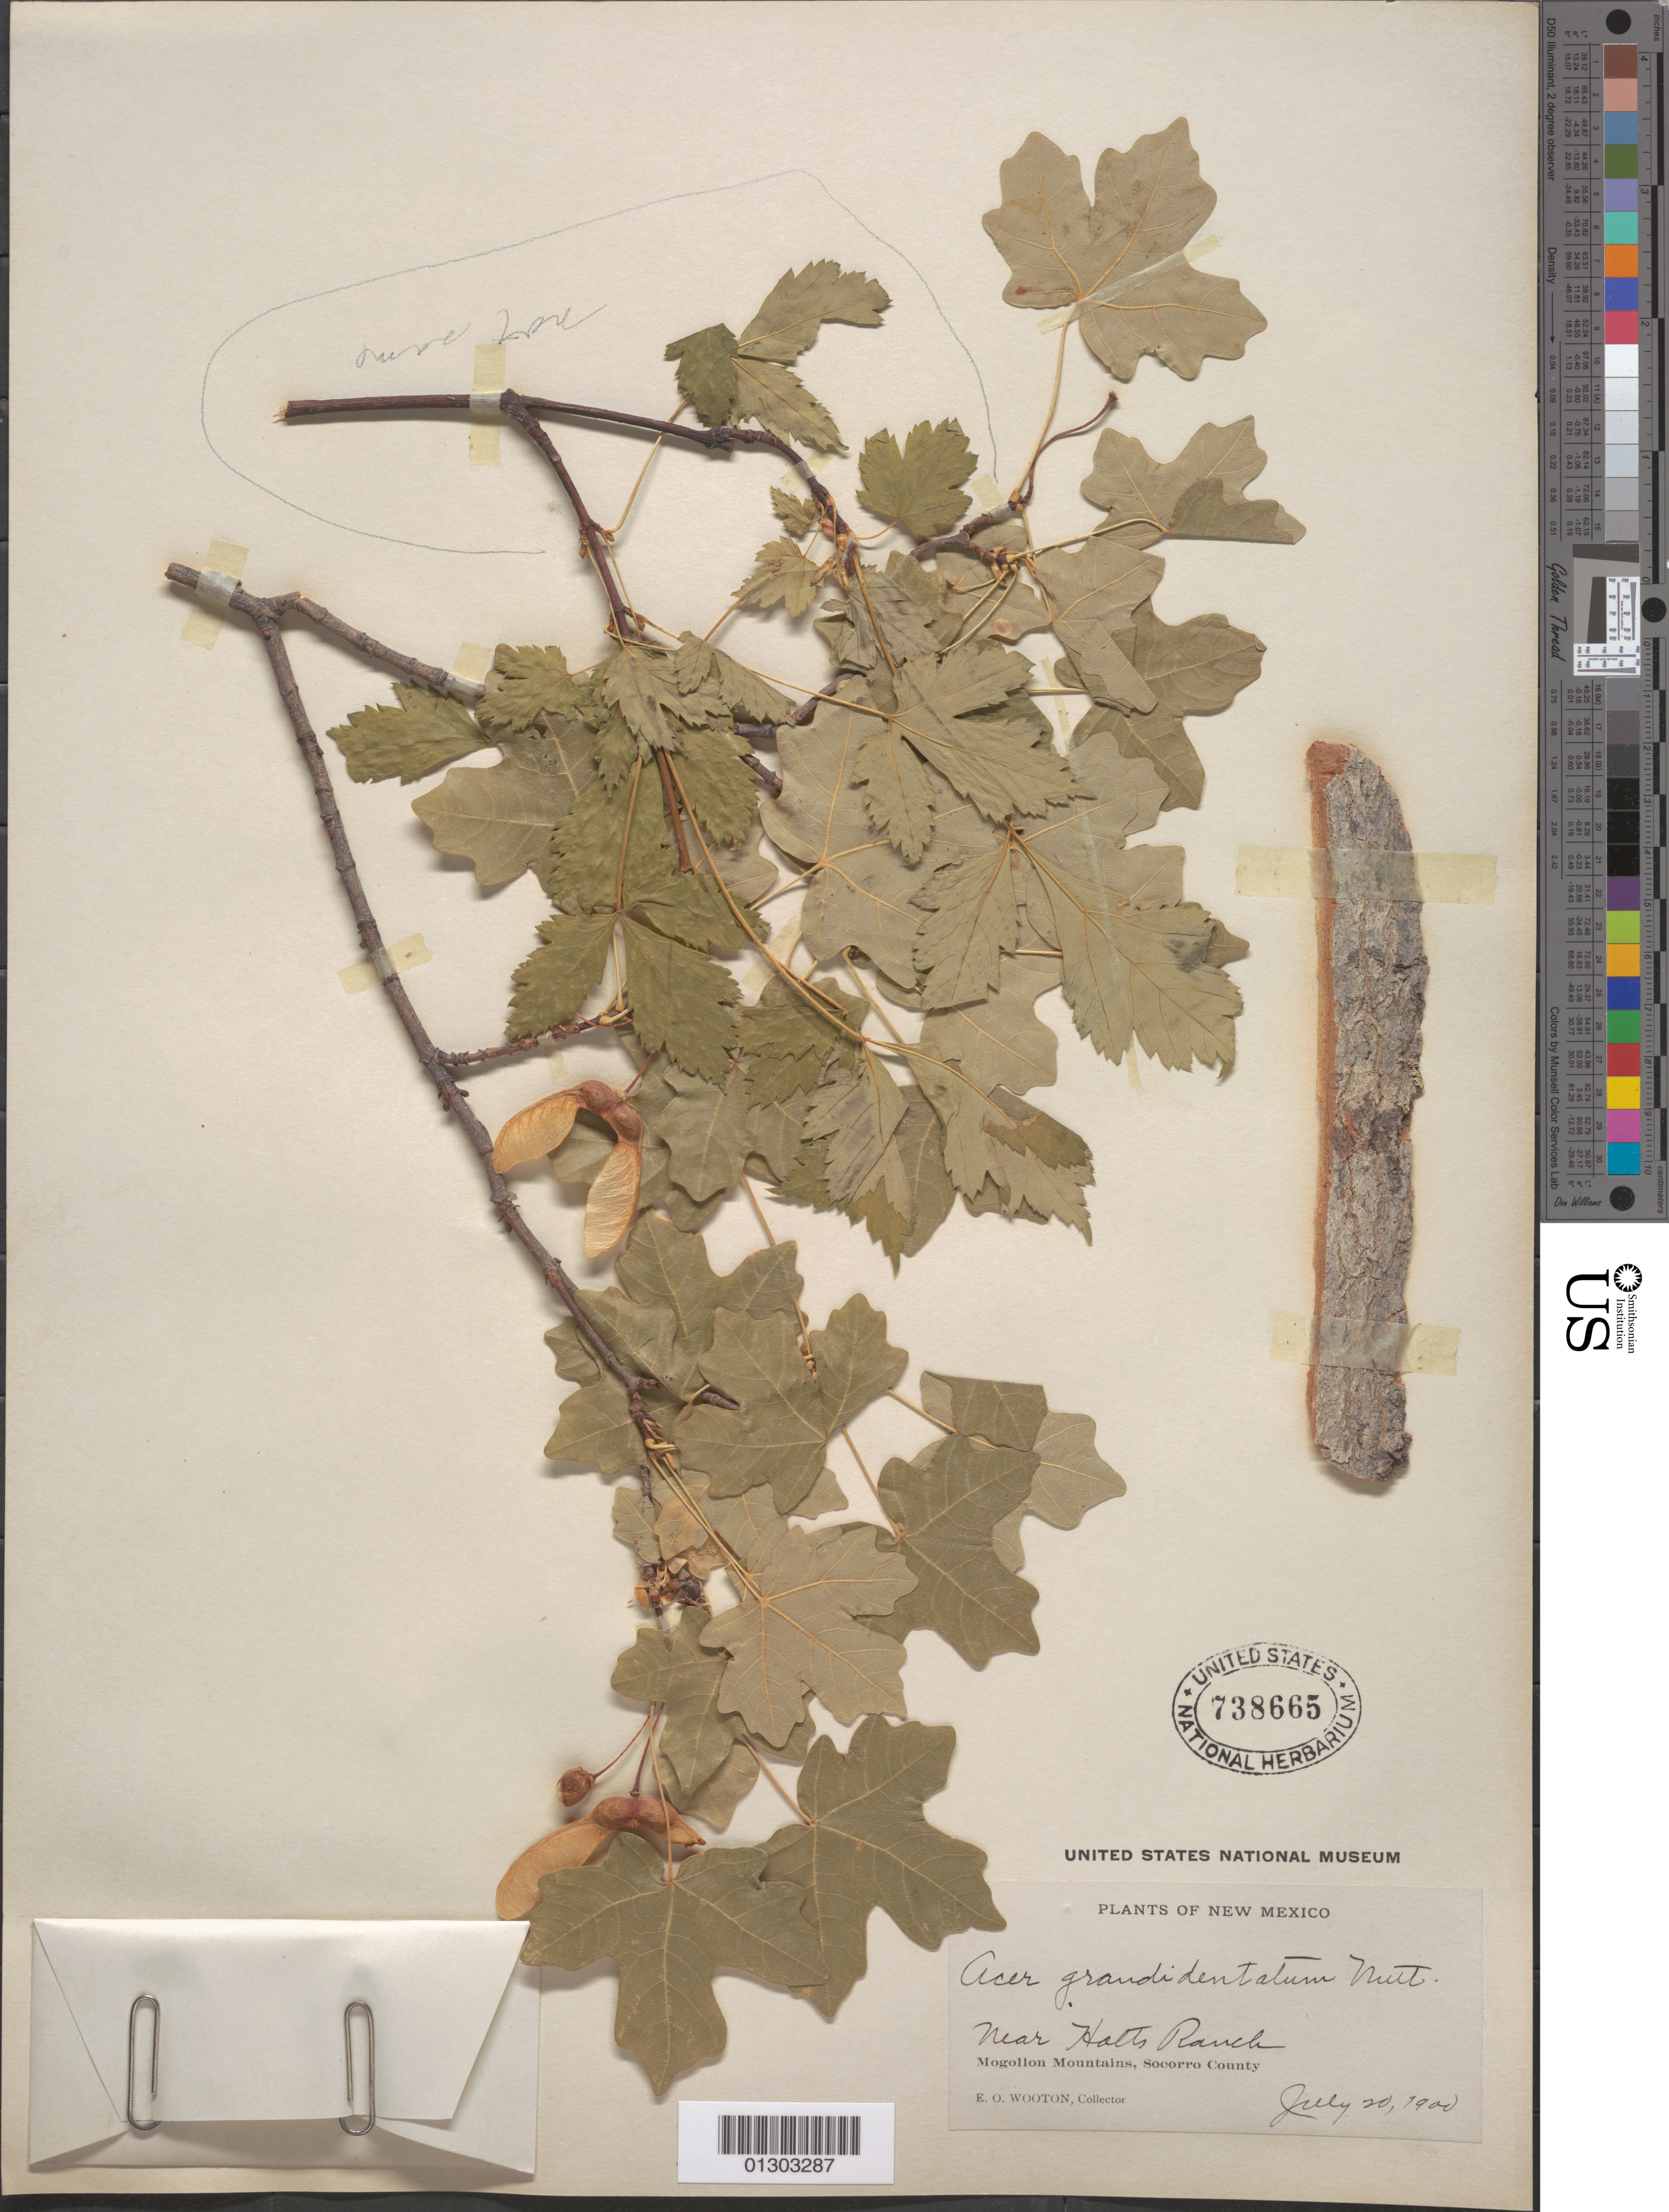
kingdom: Plantae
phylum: Tracheophyta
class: Magnoliopsida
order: Sapindales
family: Sapindaceae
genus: Acer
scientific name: Acer grandidentatum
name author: Nutt.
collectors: E. O. Wooton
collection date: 1900-07-20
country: United States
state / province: New Mexico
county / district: Socorro County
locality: Socorro County, Mogolion Mountains, near Holts Ranch.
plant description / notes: Mixed collection. See Acer glabrum ssp. neomexicanum. BC 01303287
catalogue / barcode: US 738665